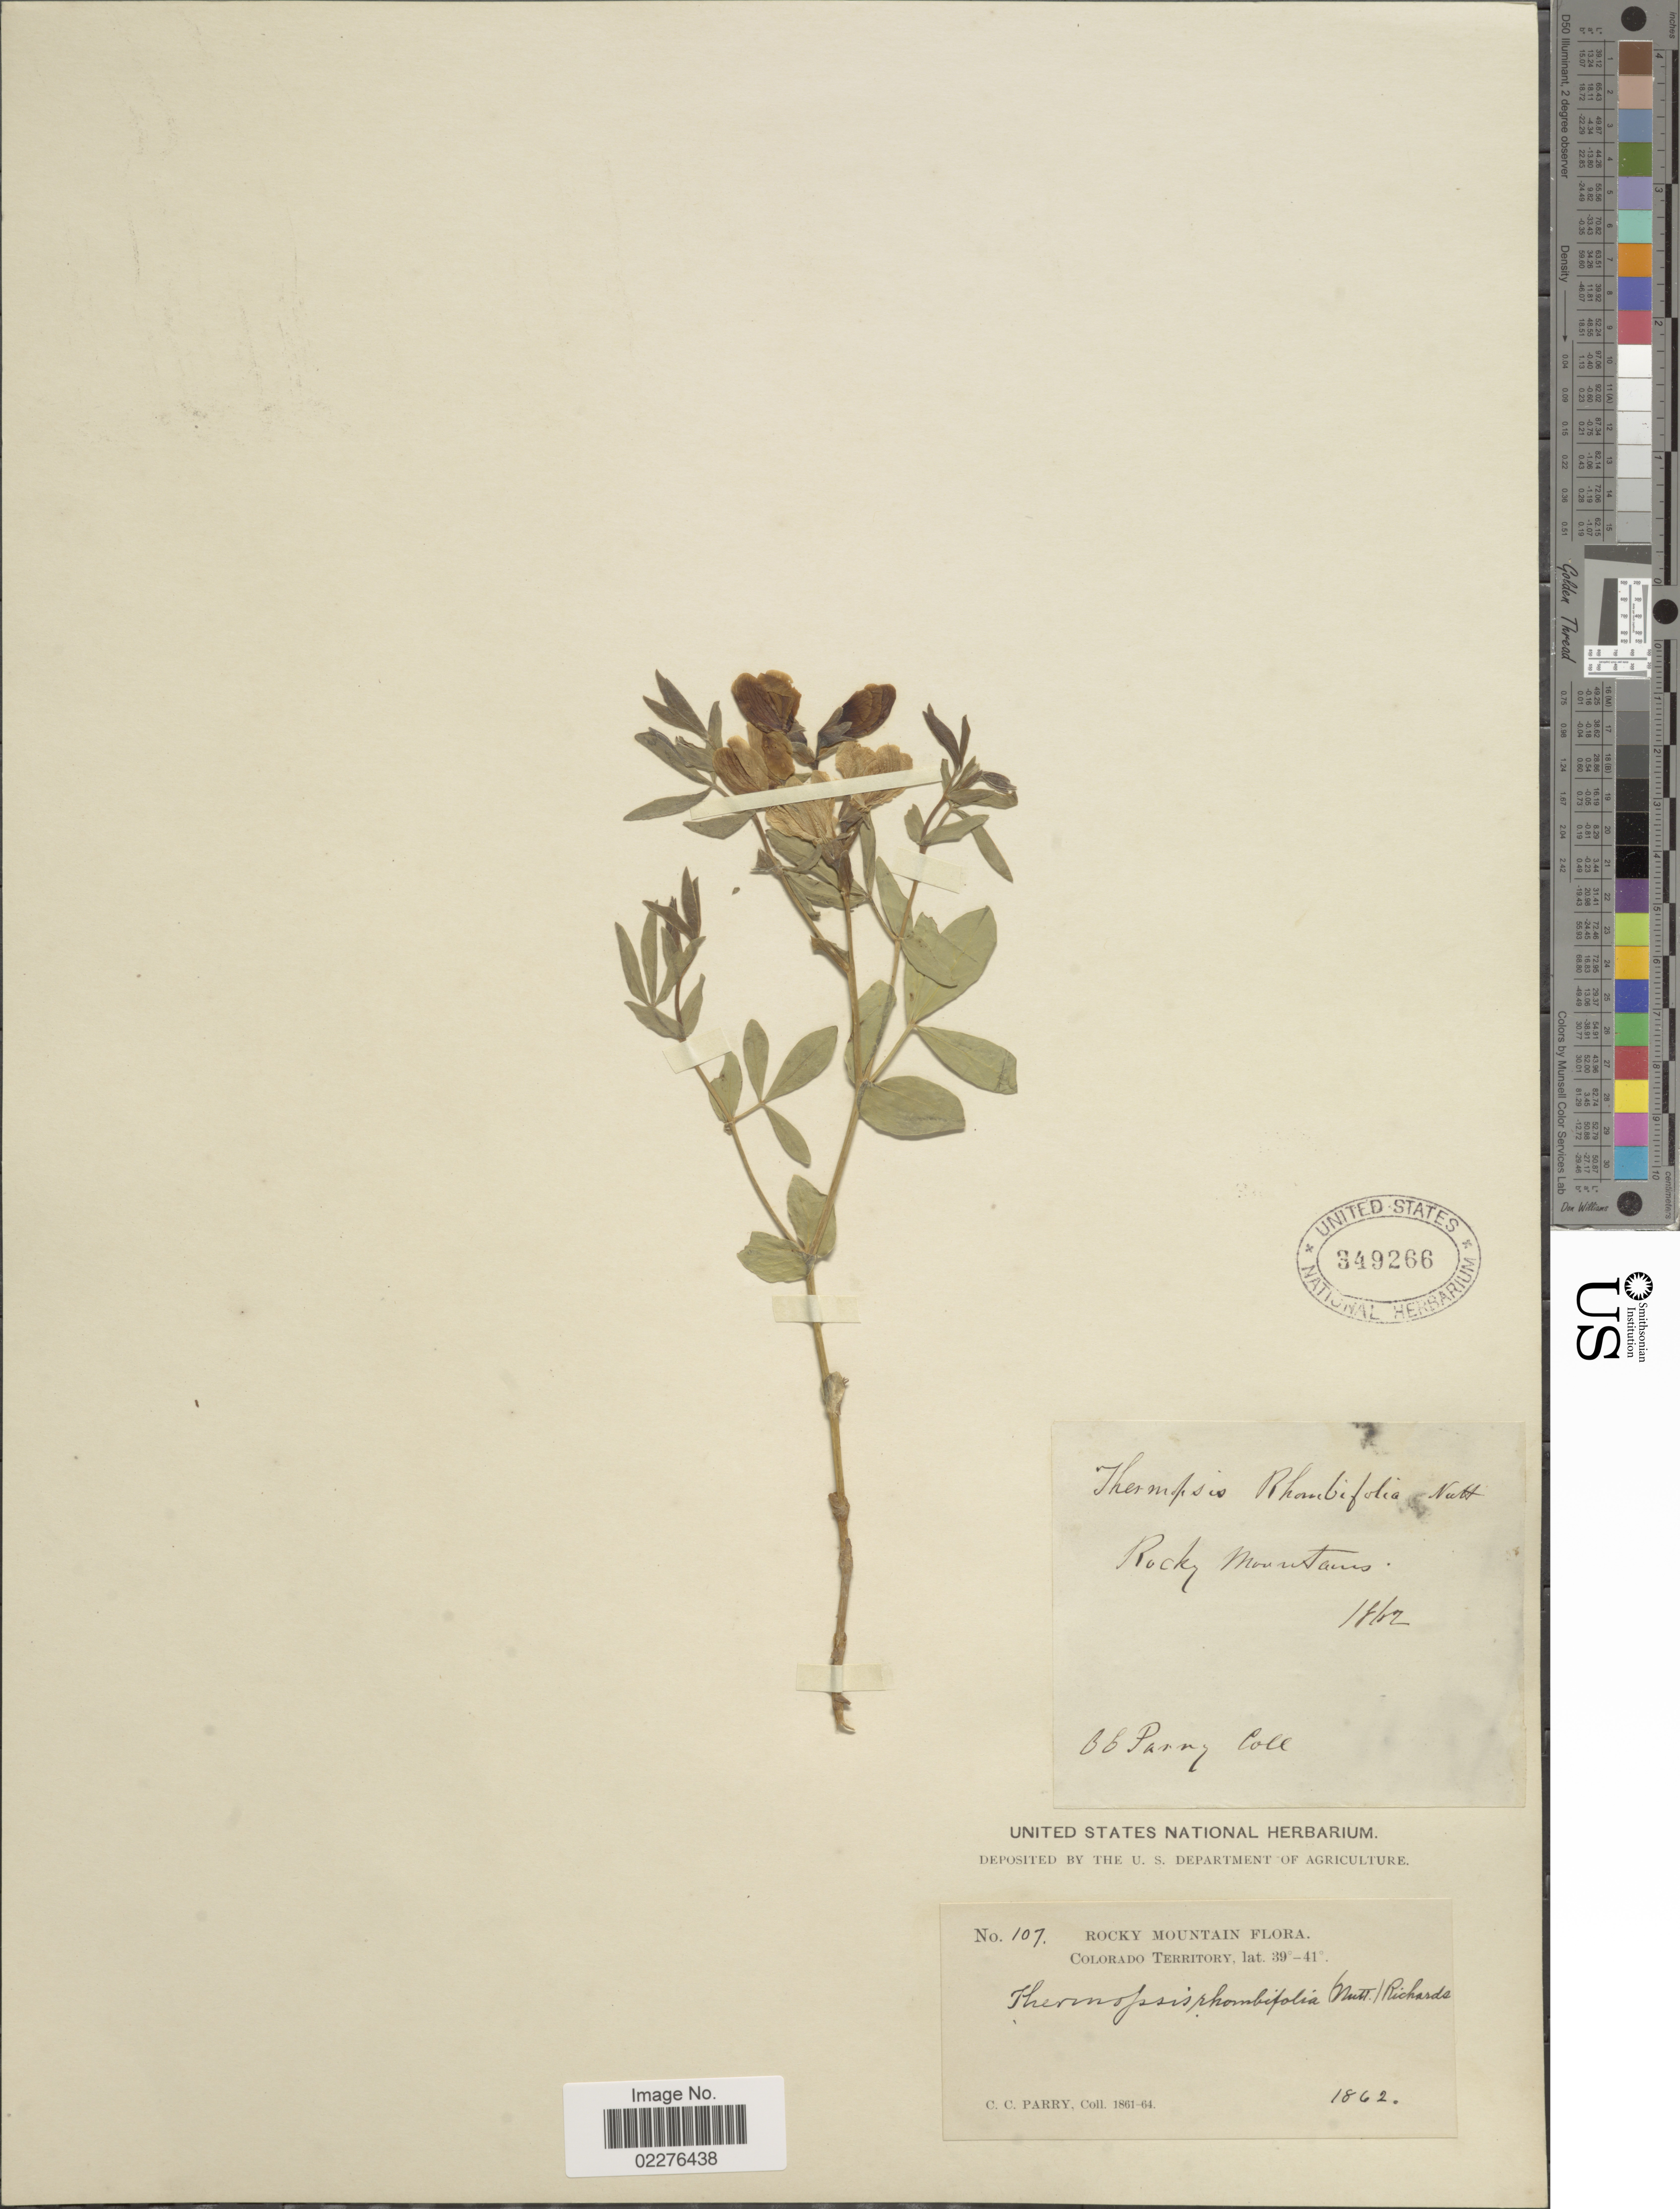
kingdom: Plantae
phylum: Tracheophyta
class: Magnoliopsida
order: Fabales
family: Fabaceae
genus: Thermopsis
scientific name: Thermopsis rhombifolia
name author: Richardson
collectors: C. C. Parry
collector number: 107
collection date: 1862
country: United States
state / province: Colorado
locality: Rocky Mountains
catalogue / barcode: US 349266